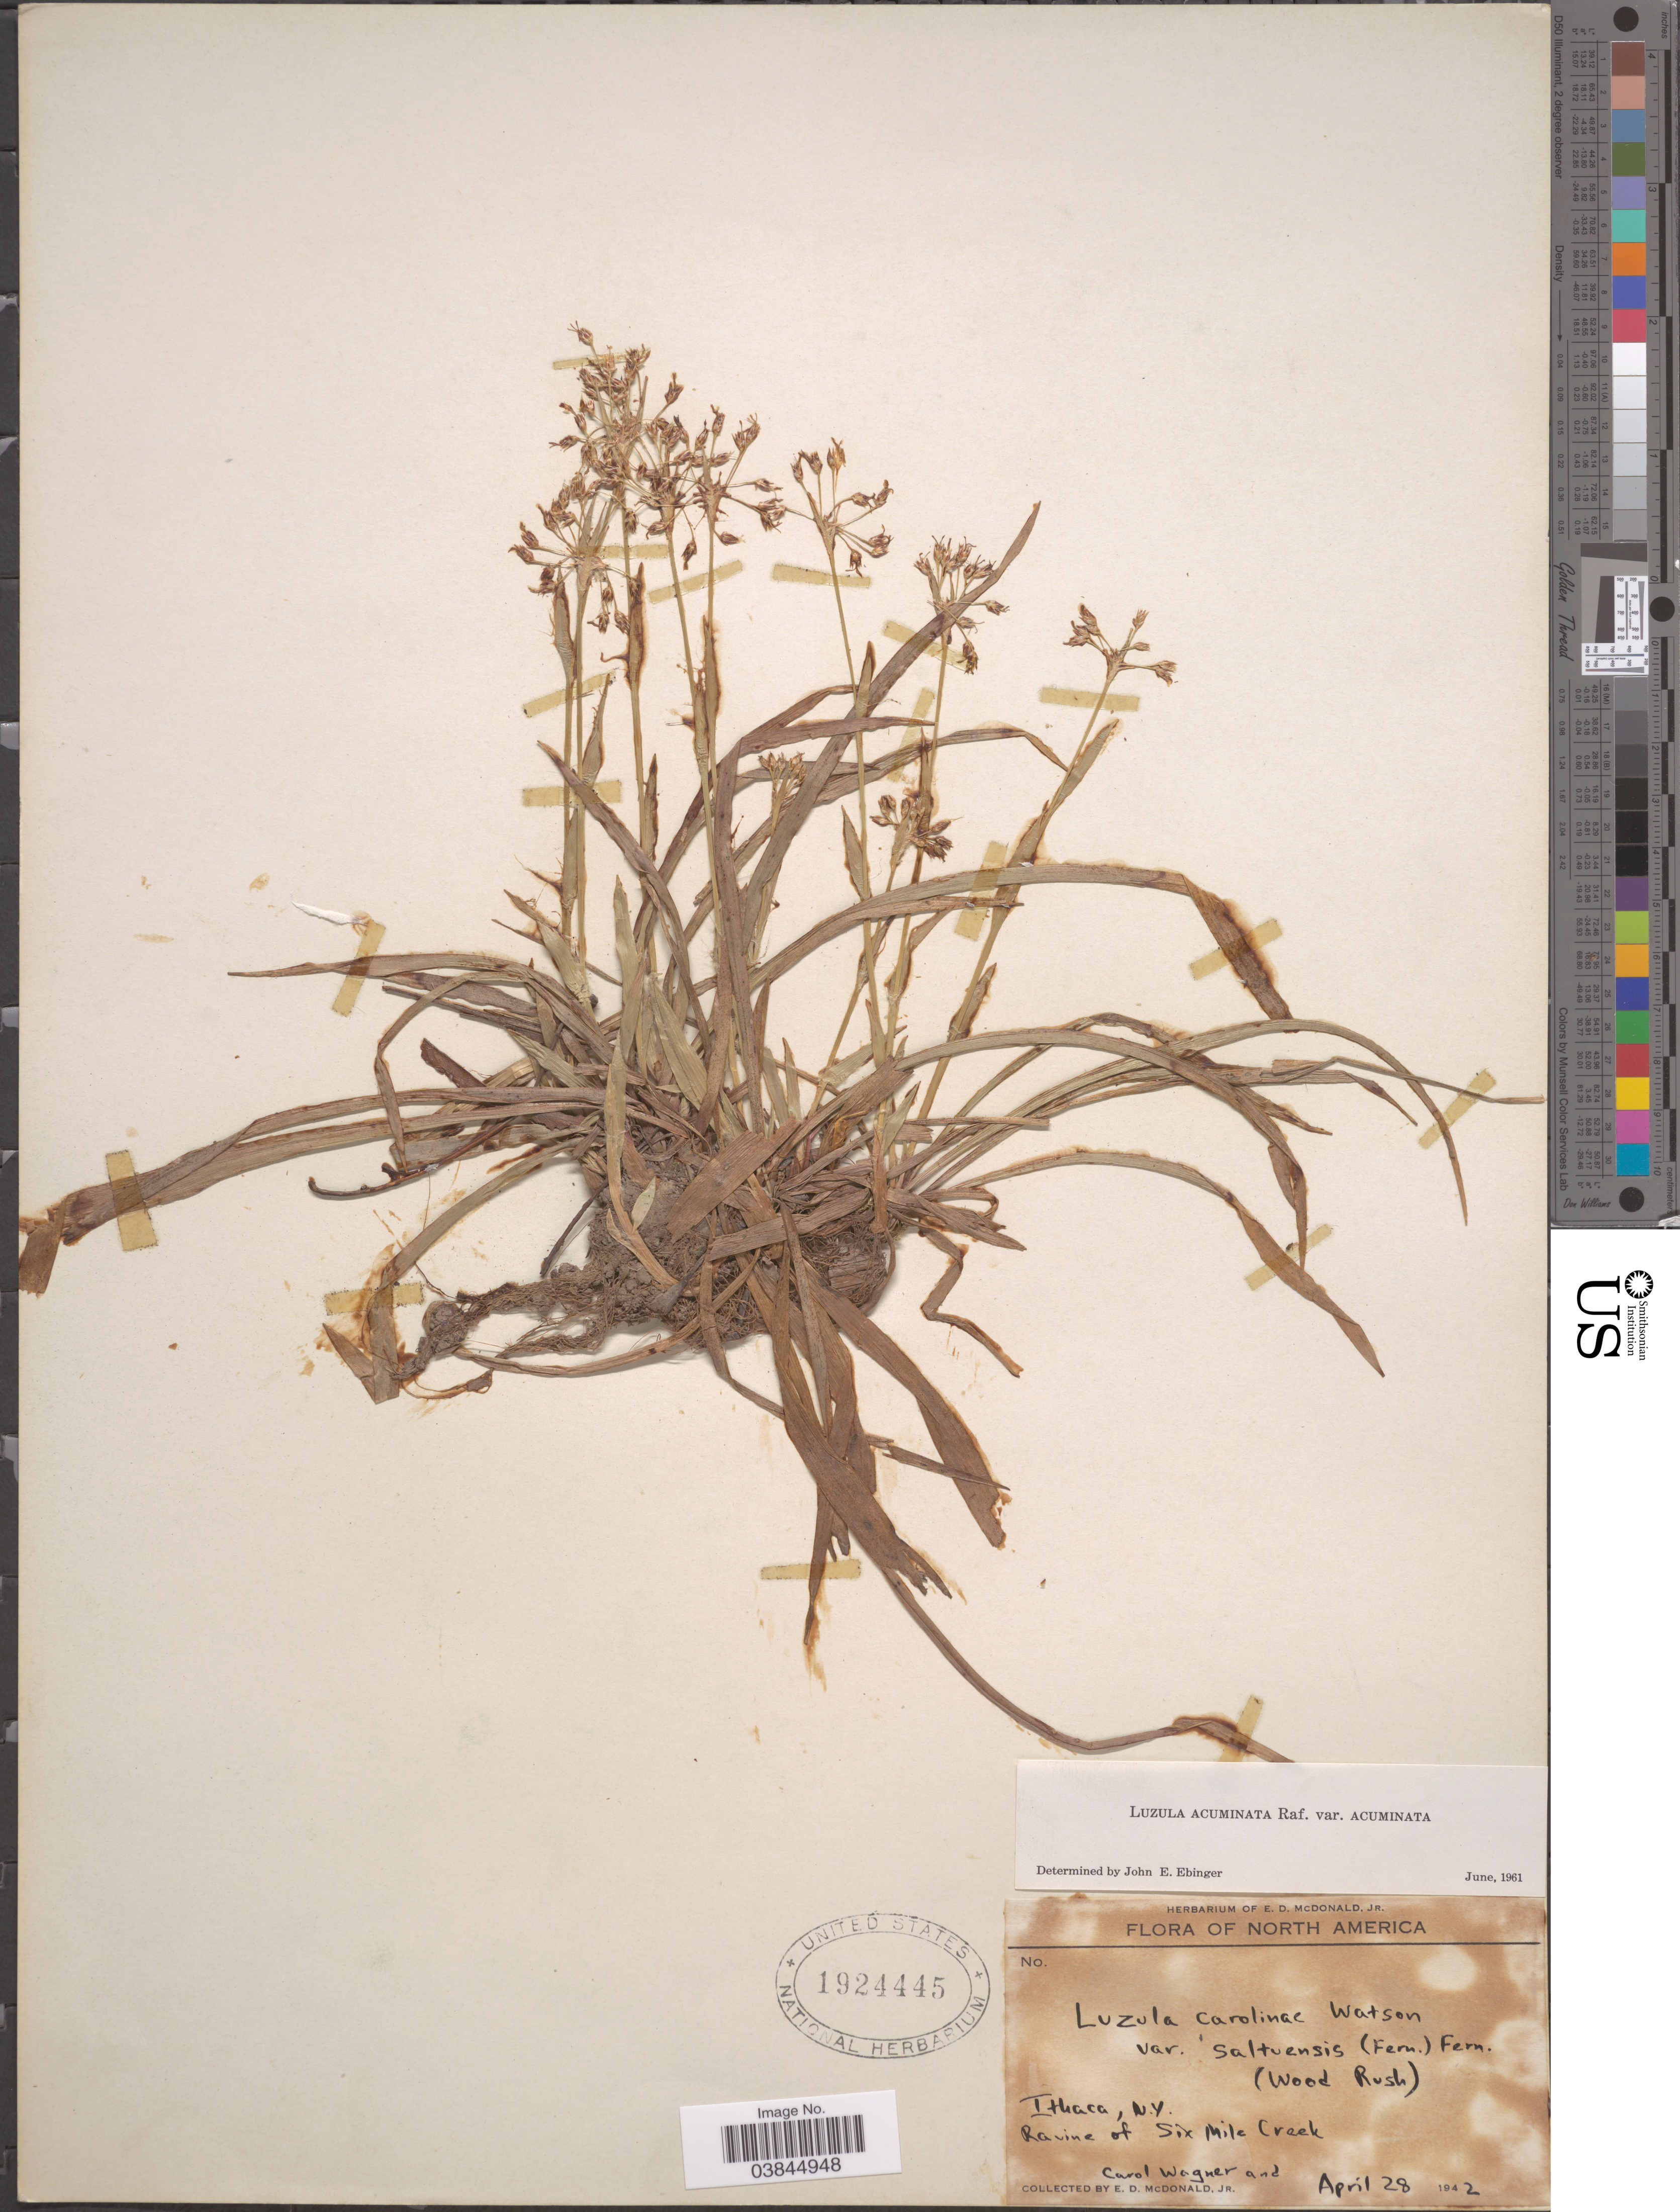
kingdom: Plantae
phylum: Tracheophyta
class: Liliopsida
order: Poales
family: Juncaceae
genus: Luzula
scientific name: Luzula acuminata var. acuminata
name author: Raf.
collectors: C. Wagner & E. D. McDonald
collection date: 1942-04-28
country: United States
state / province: New York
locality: Ithaca. Ravine of Six Mile Creek.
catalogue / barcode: US 1924445